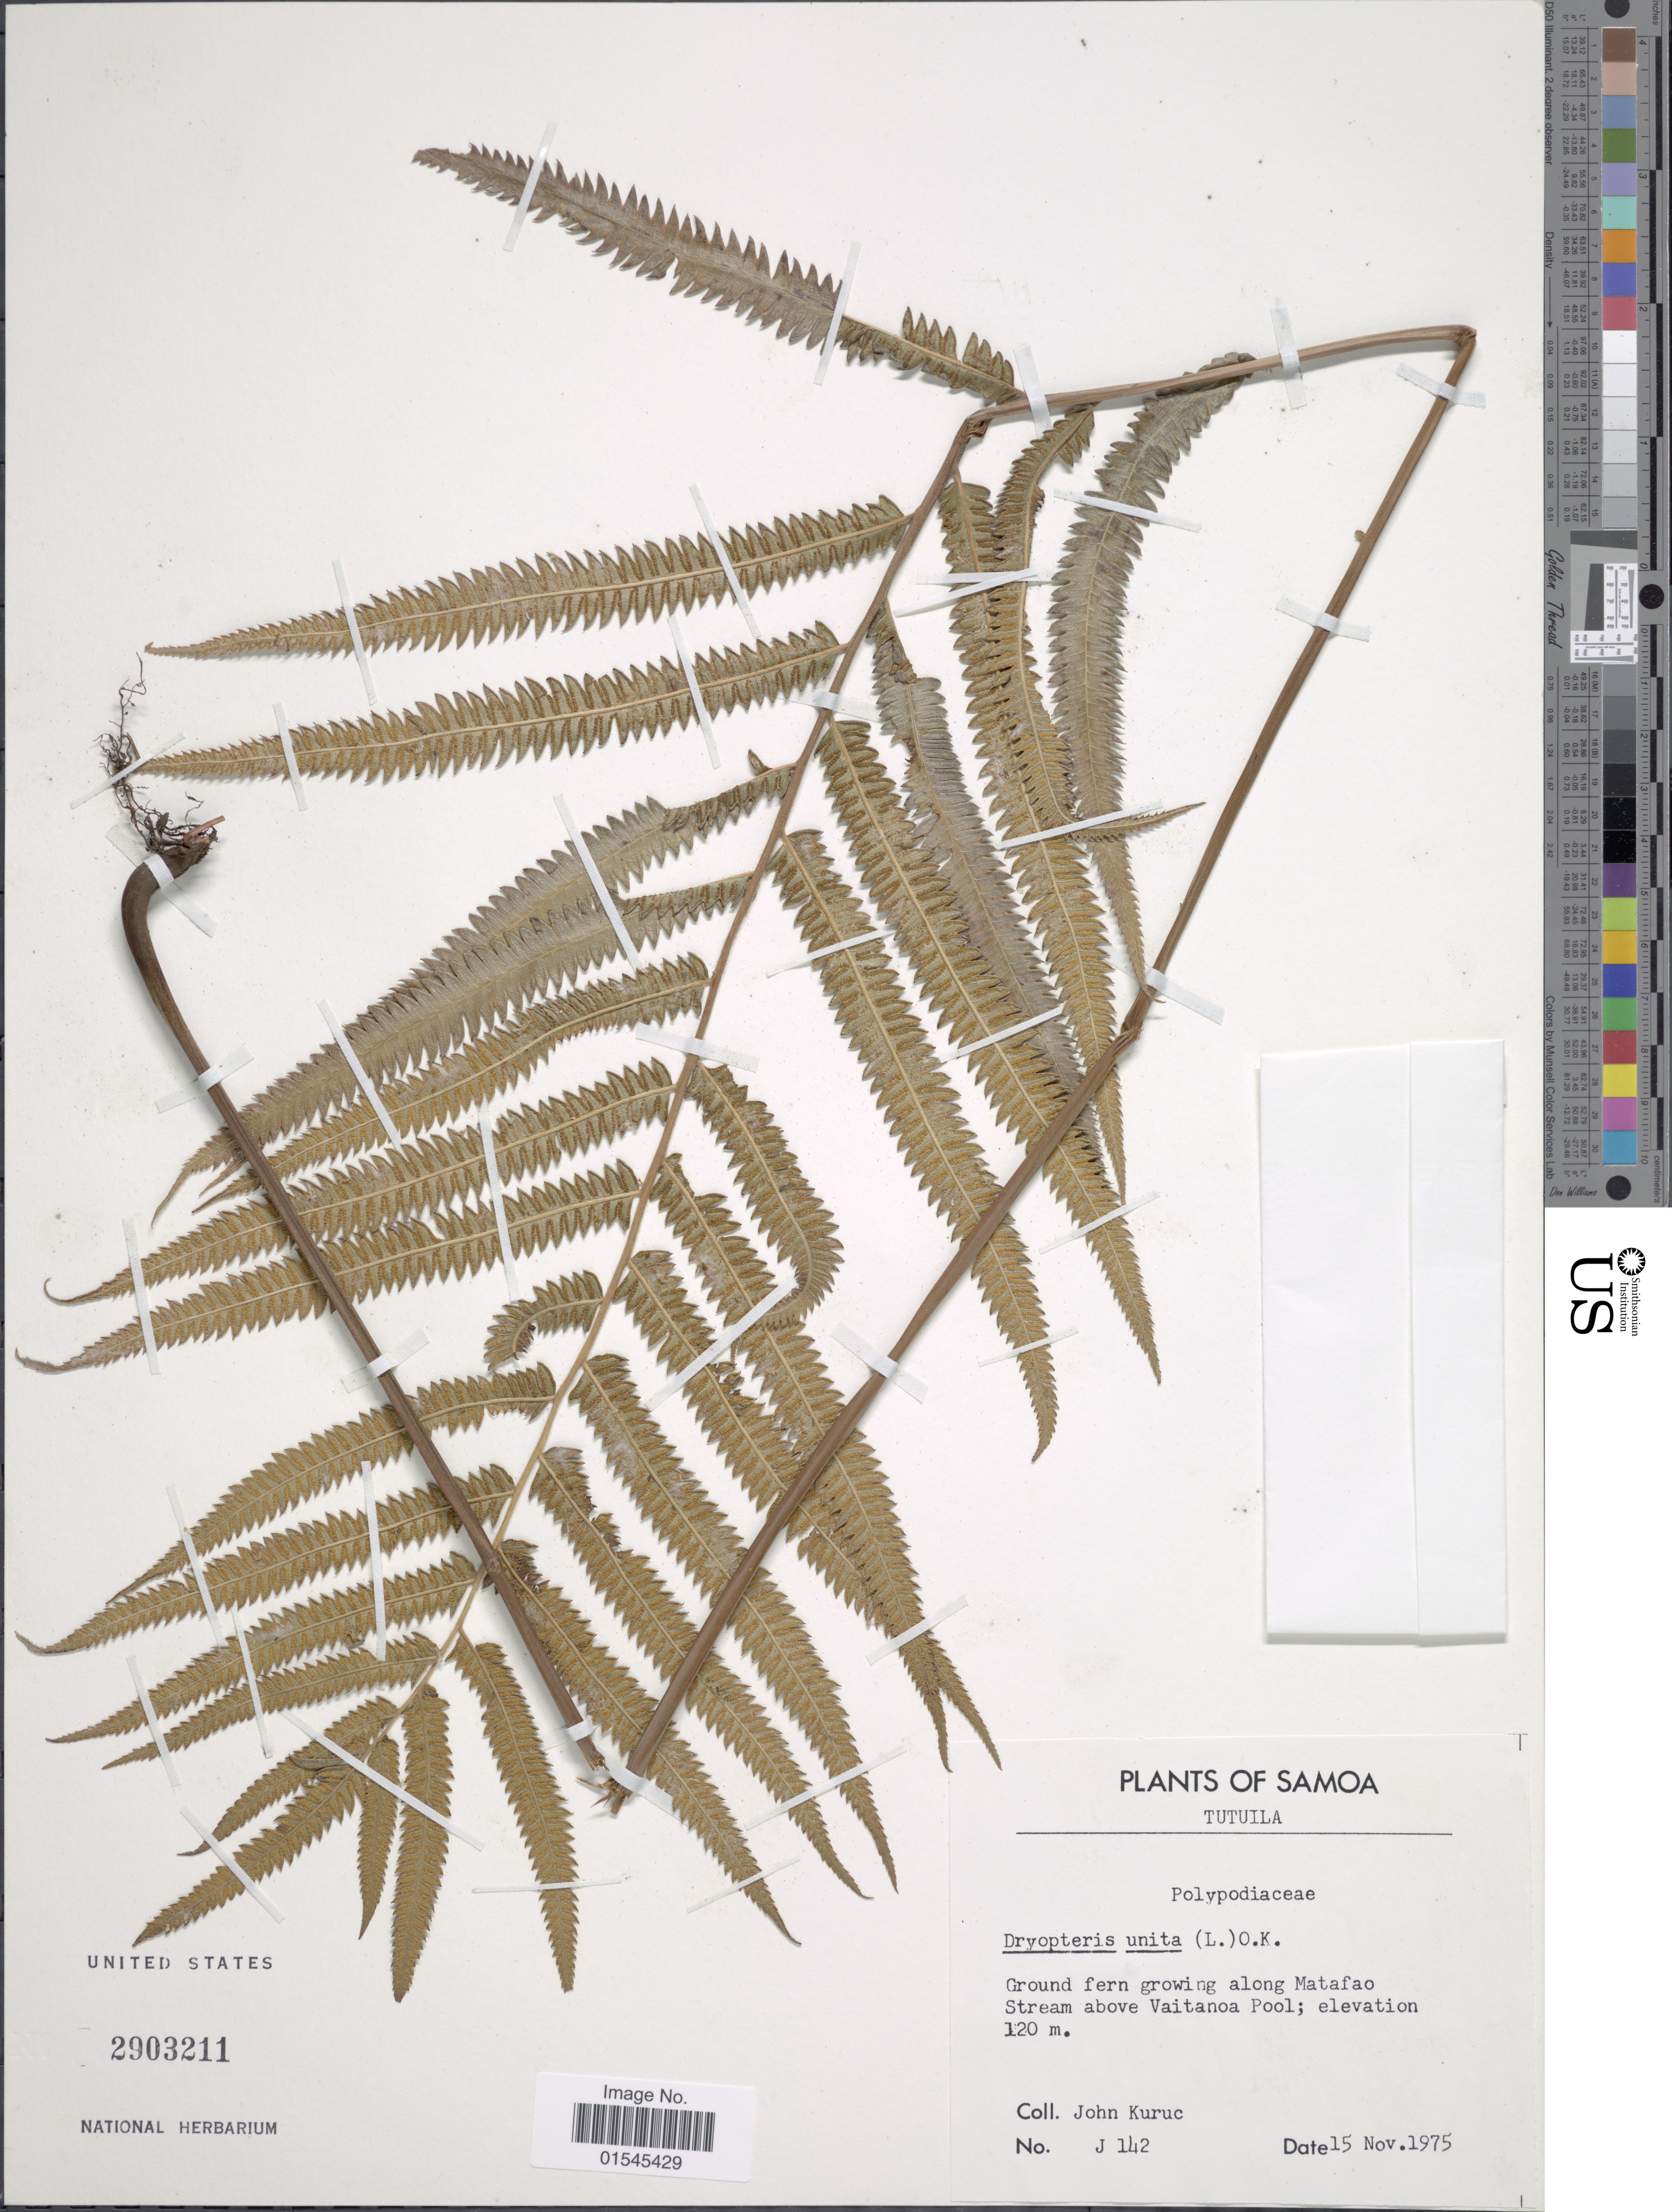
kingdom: Plantae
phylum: Tracheophyta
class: Polypodiopsida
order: Polypodiales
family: Thelypteridaceae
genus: Sphaerostephanos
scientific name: Sphaerostephanos unitus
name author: (L.) Holttum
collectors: J. Kuruc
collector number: J 142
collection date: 1975-11-15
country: American Samoa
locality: Samoa. Tutuila Ground fern growing along Matafao Stream above Vaitanoa Pool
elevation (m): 120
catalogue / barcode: US 2903211